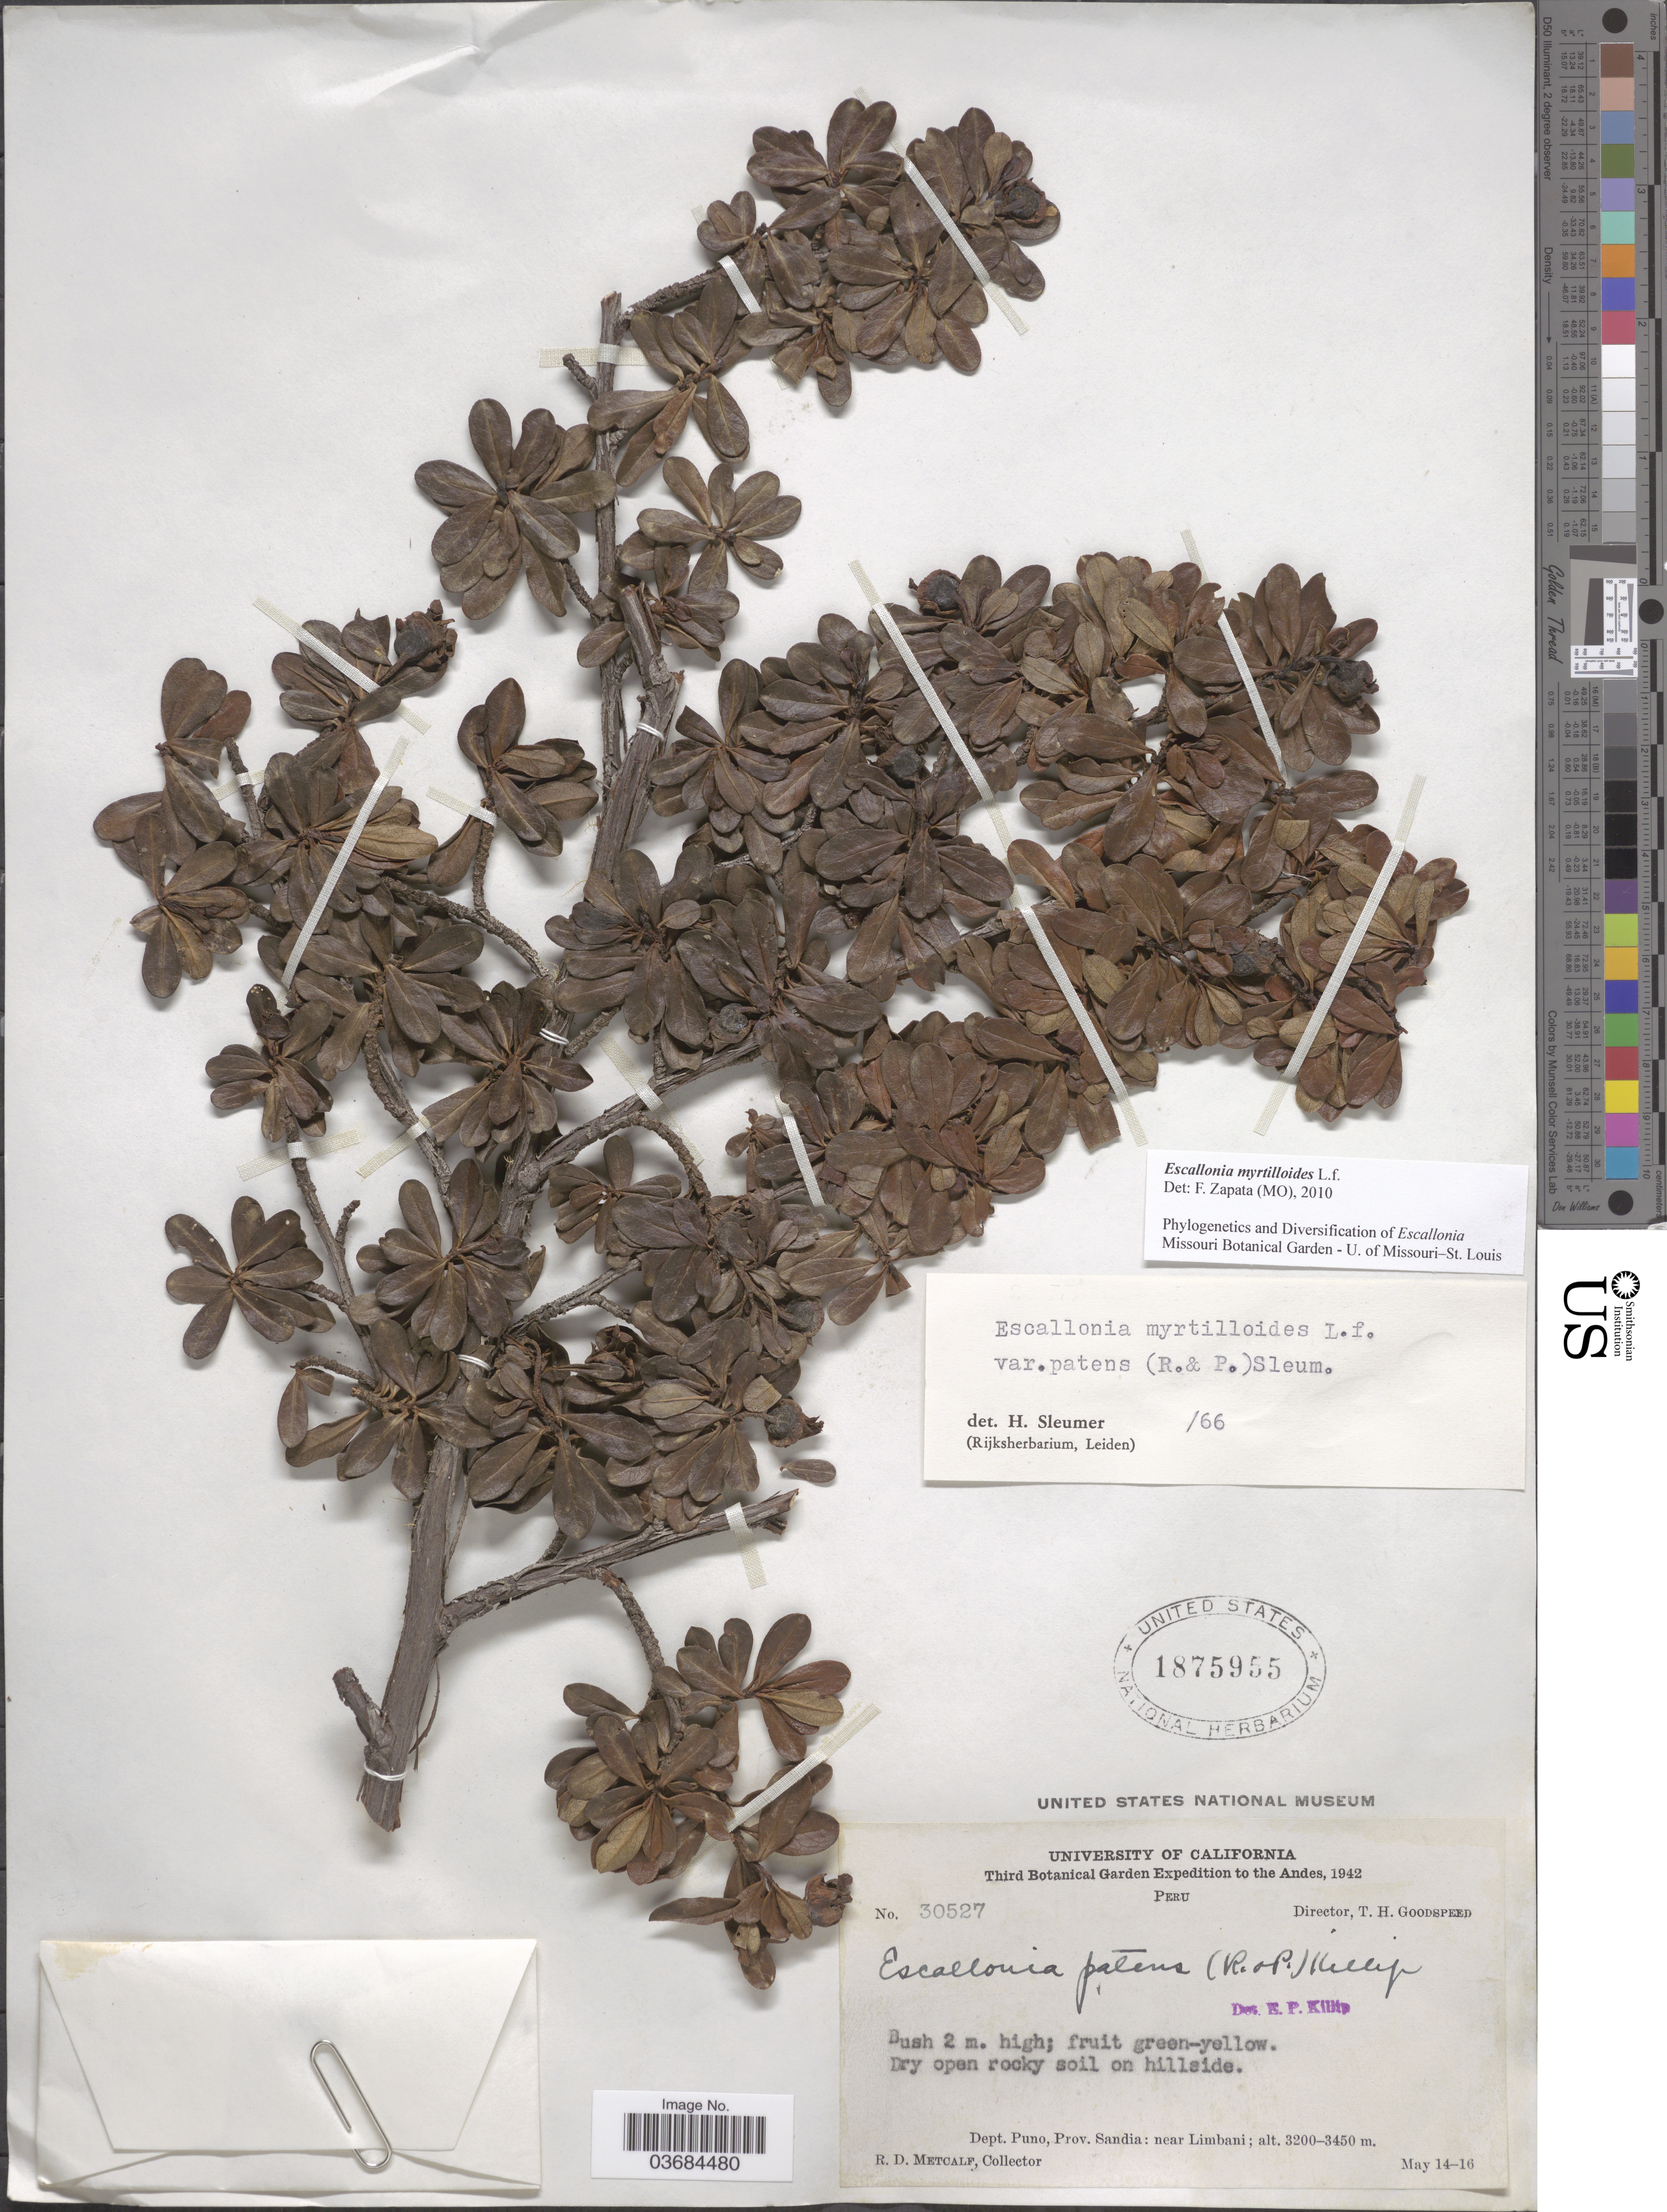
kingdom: Plantae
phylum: Tracheophyta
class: Magnoliopsida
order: Escalloniales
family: Escalloniaceae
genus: Escallonia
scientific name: Escallonia myrtilloides var. myrtilloides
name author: L. f.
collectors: R. D. Metcalf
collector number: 30527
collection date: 1942-05-14/1942-05-16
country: Peru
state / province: Puno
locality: Dry open rocky soil on hillside. Dept. Puno, Prov. Sandia: near Limbani.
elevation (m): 3200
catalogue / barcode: US 1875955